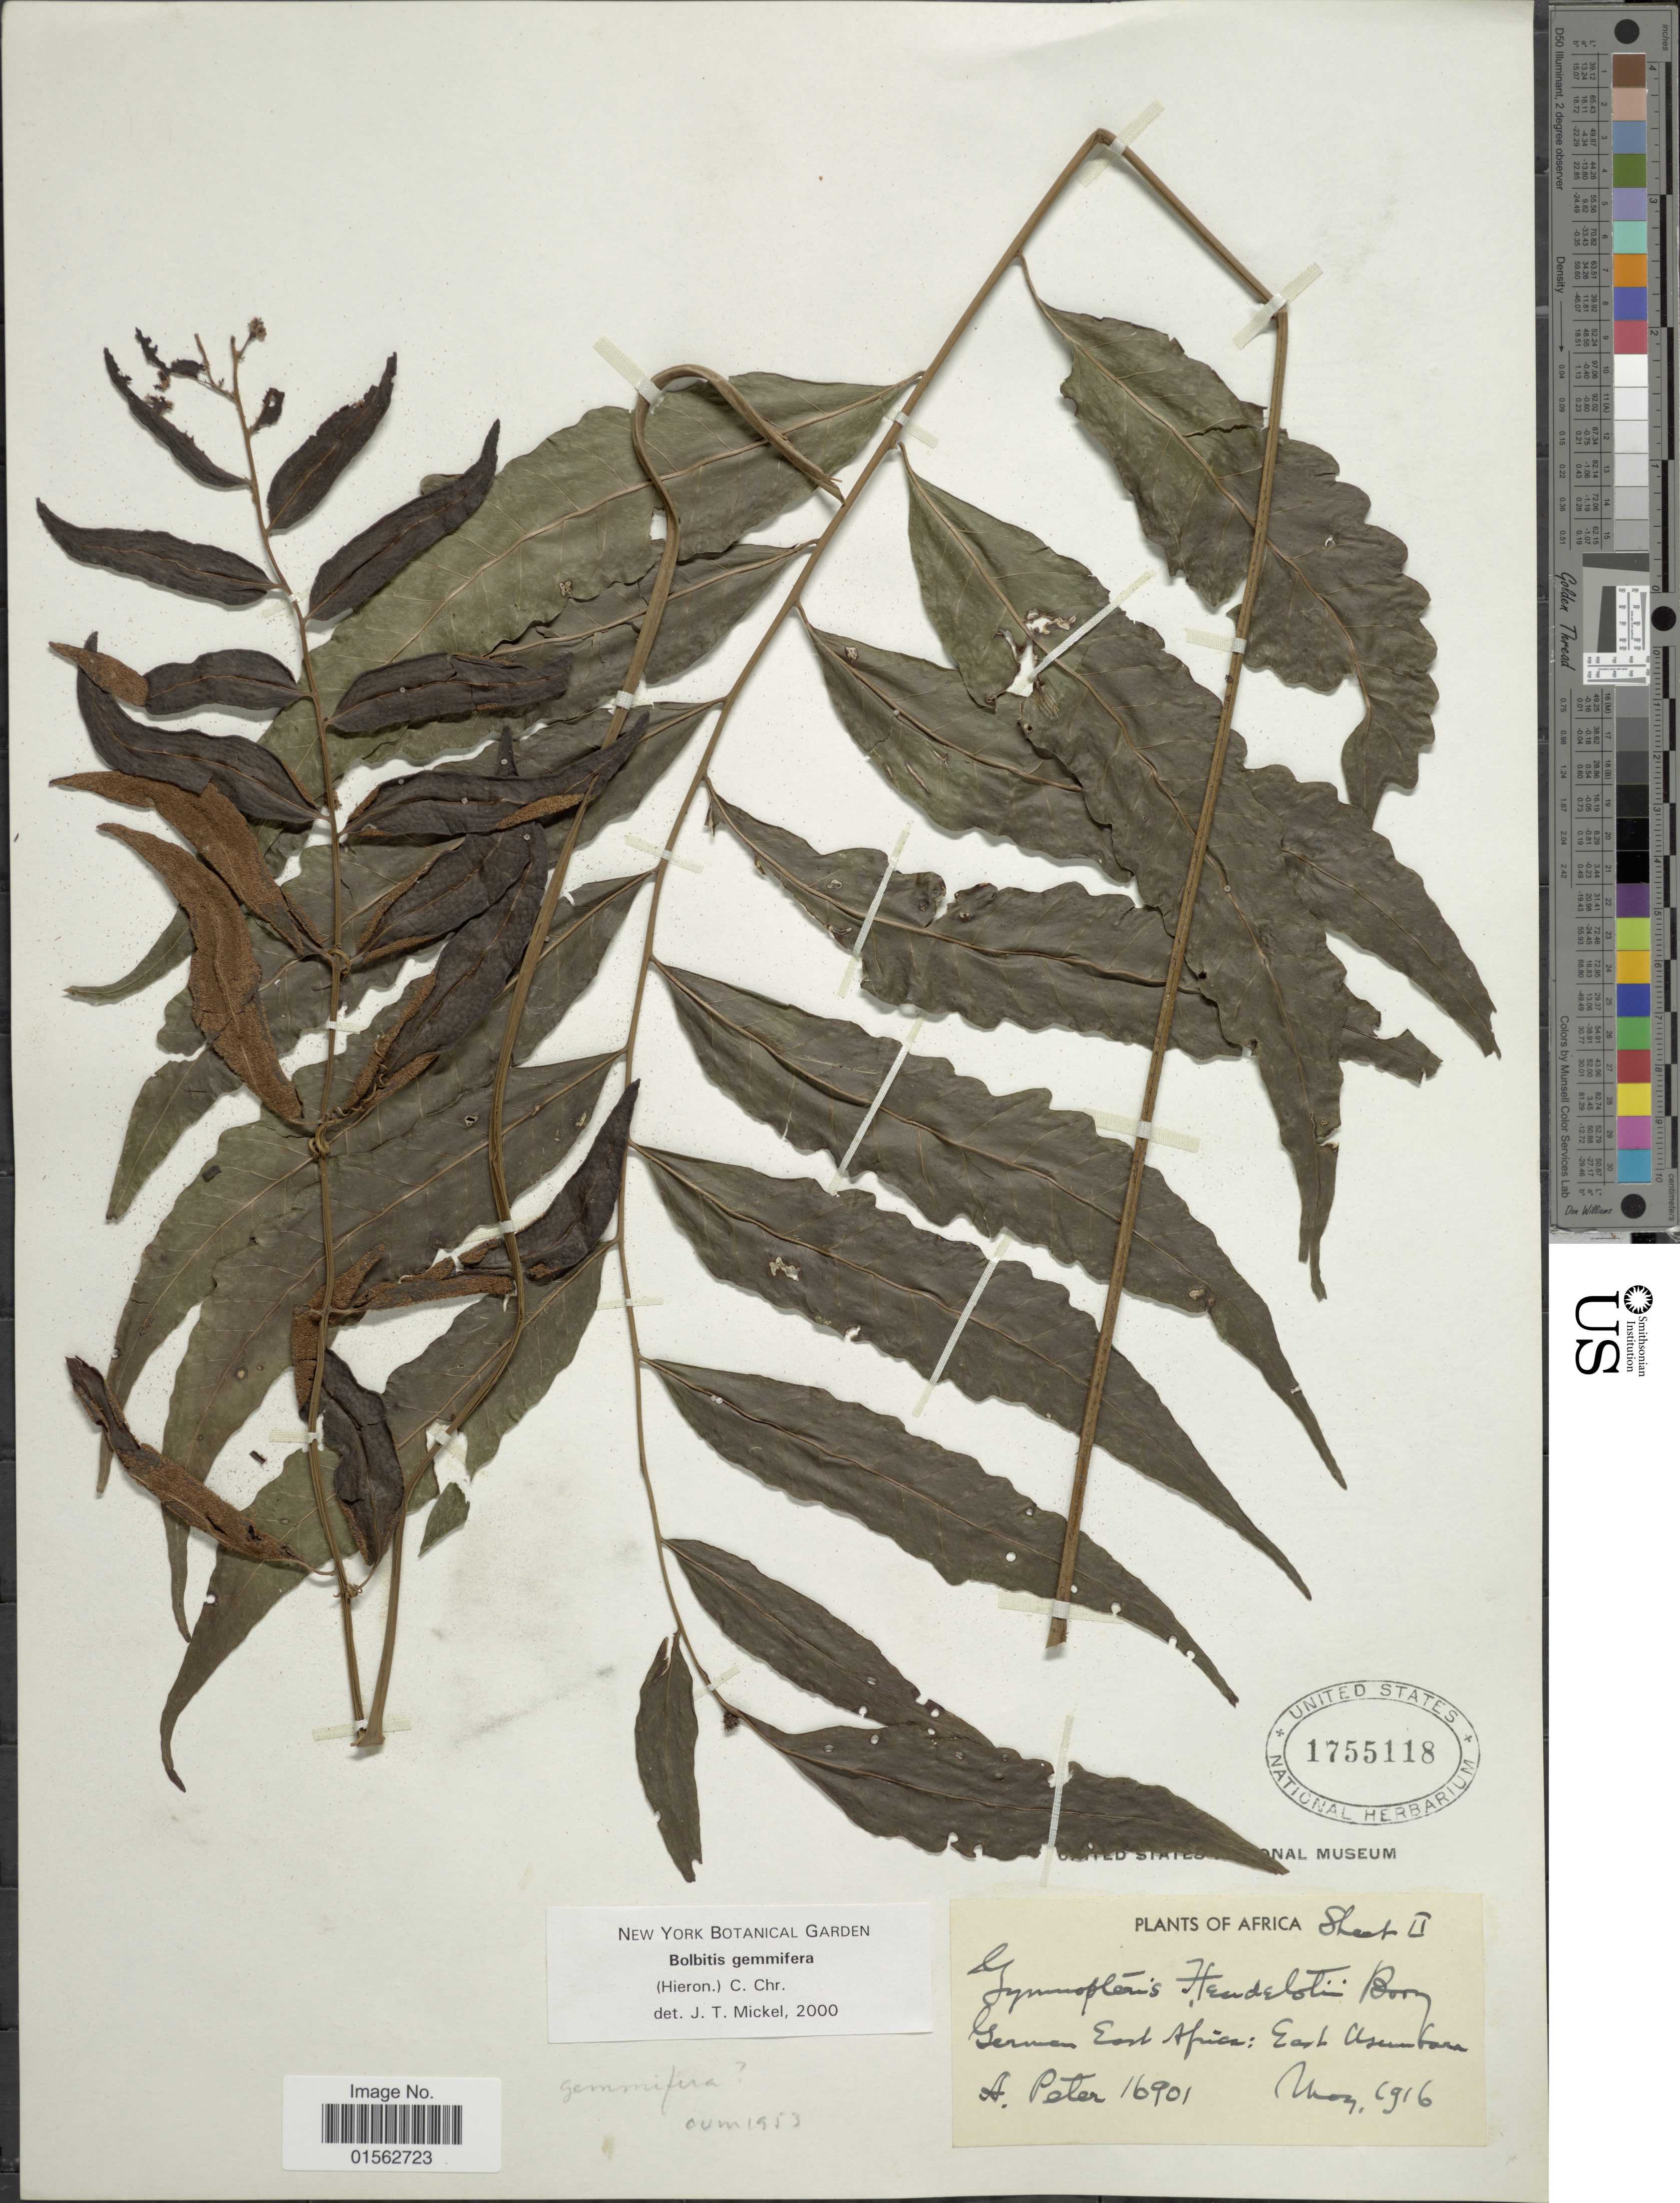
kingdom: Plantae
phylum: Tracheophyta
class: Polypodiopsida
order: Polypodiales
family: Dryopteridaceae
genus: Bolbitis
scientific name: Bolbitis gemmifera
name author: (Lam.) Alston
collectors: A. Peter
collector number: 16901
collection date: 1916-05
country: Tanzania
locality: Africa, german East Africa: East Usumbara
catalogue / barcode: US 1755118